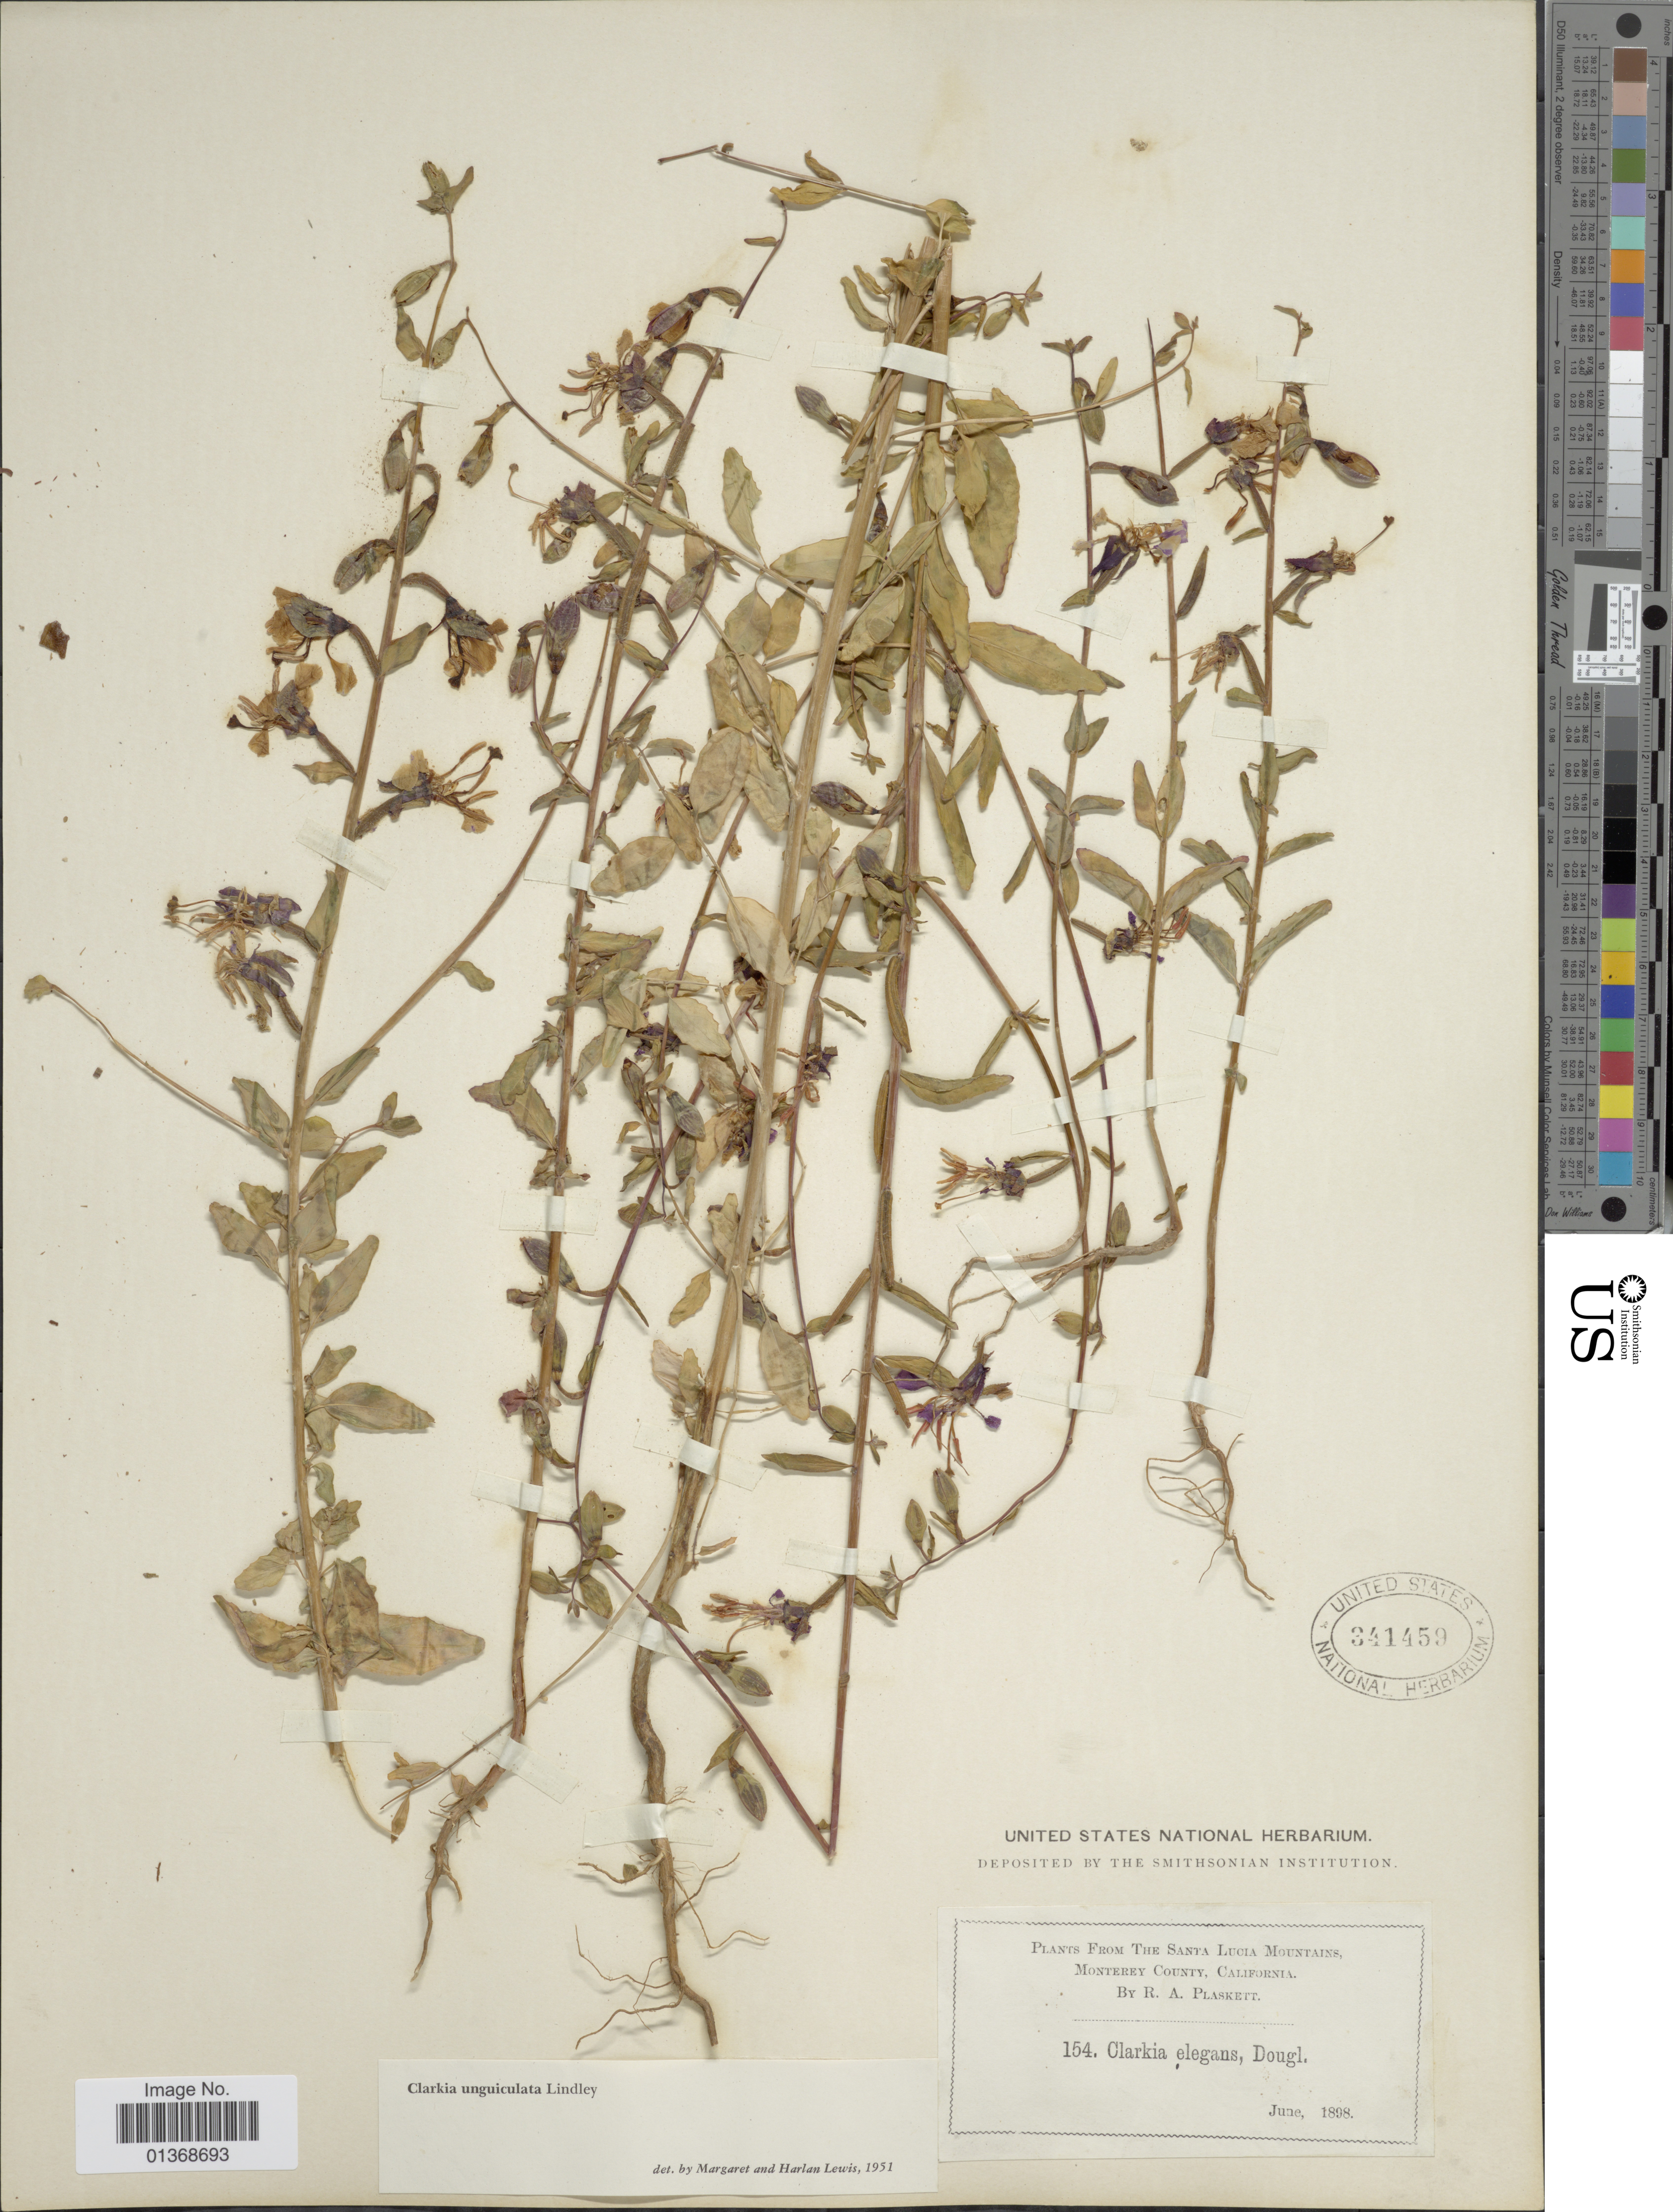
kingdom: Plantae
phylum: Tracheophyta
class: Magnoliopsida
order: Myrtales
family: Onagraceae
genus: Clarkia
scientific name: Clarkia unguiculata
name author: Lindl.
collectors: R. Plaskett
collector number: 154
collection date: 1898-06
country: United States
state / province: California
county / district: Monterey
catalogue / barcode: US 341459